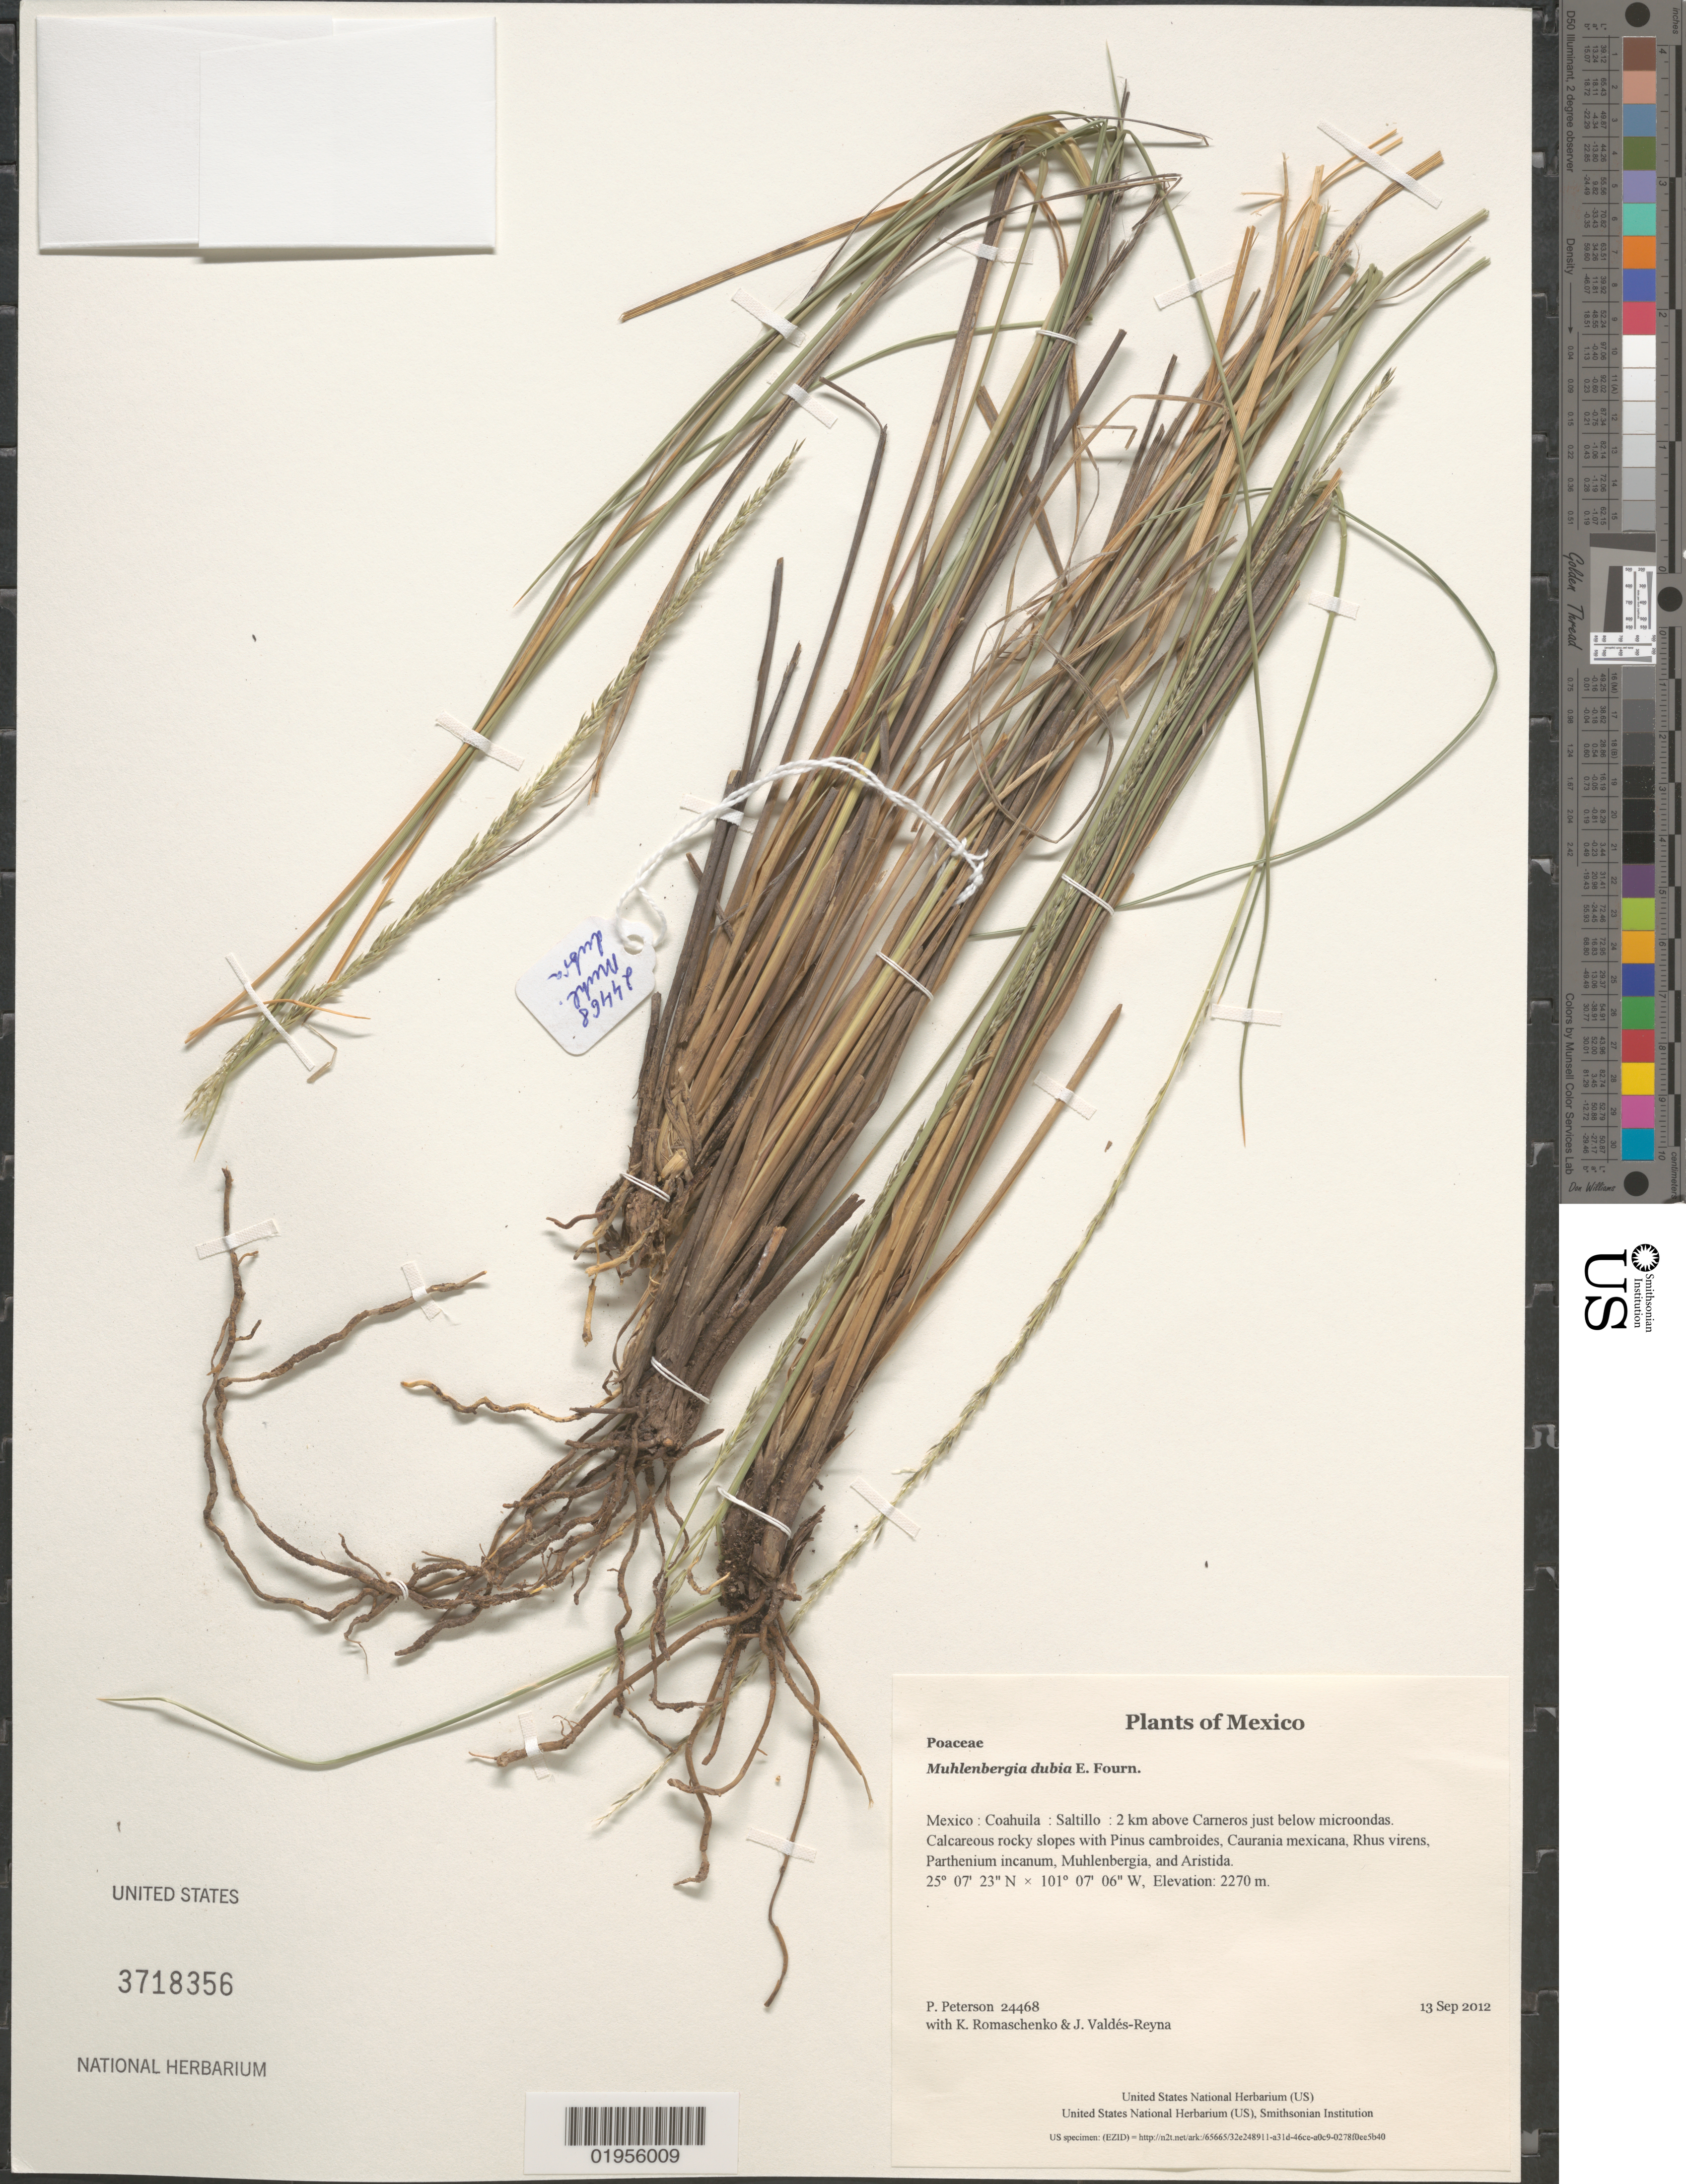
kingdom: Plantae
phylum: Tracheophyta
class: Liliopsida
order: Poales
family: Poaceae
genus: Muhlenbergia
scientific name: Muhlenbergia dubia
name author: E. Fourn.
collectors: P. M. Peterson, K. Romaschenko & J. Valdés-Reyna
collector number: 24468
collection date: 2012-09-13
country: Mexico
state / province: Coahuila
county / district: Saltillo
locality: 2 km above Carneros just below microondas.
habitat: Calcareous rocky slopes with Pinus cambroides, Caurania mexicana, Rhus virens, Parthenium incanum, Muhlenbergia, and Aristida.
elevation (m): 2270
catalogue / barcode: US 3718356